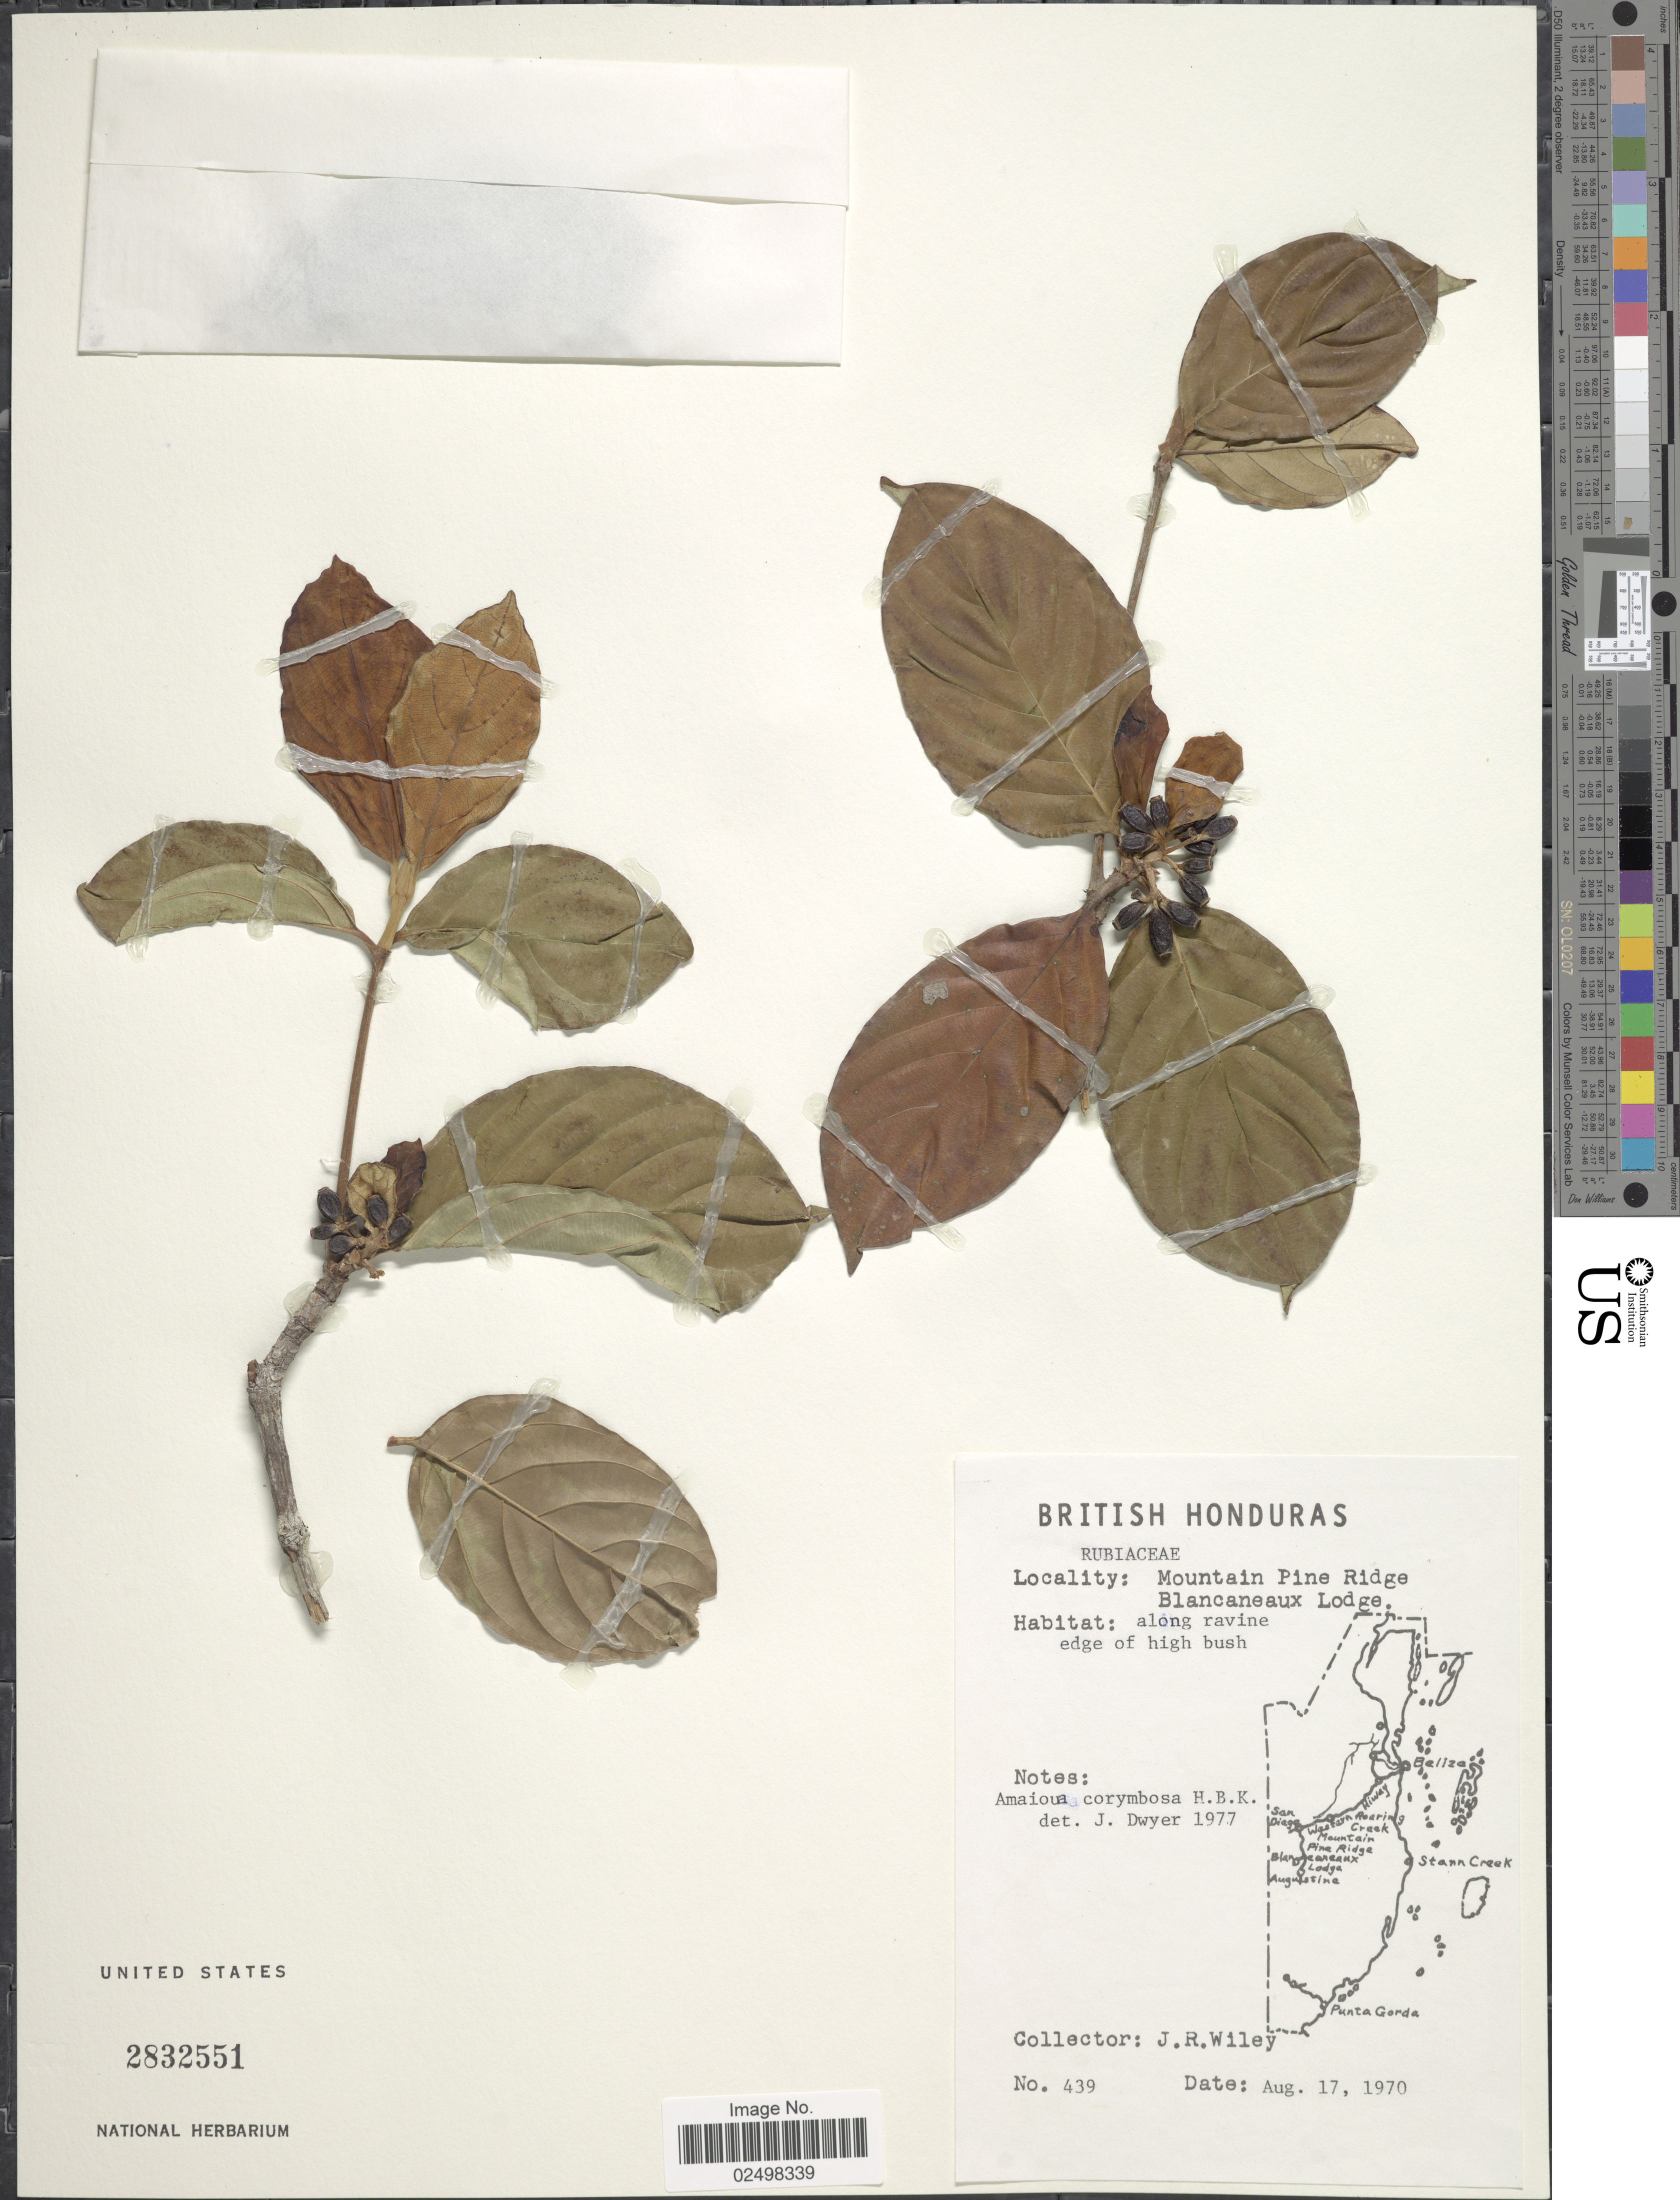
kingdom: Plantae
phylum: Tracheophyta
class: Magnoliopsida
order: Gentianales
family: Rubiaceae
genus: Amaioua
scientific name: Amaioua corymbosa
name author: Kunth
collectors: J. Wiley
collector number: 439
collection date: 1970-08-17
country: Belize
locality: Mountain Pine Ridge Blancaneaux Lodge. British Honduras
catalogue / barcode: US 2832551